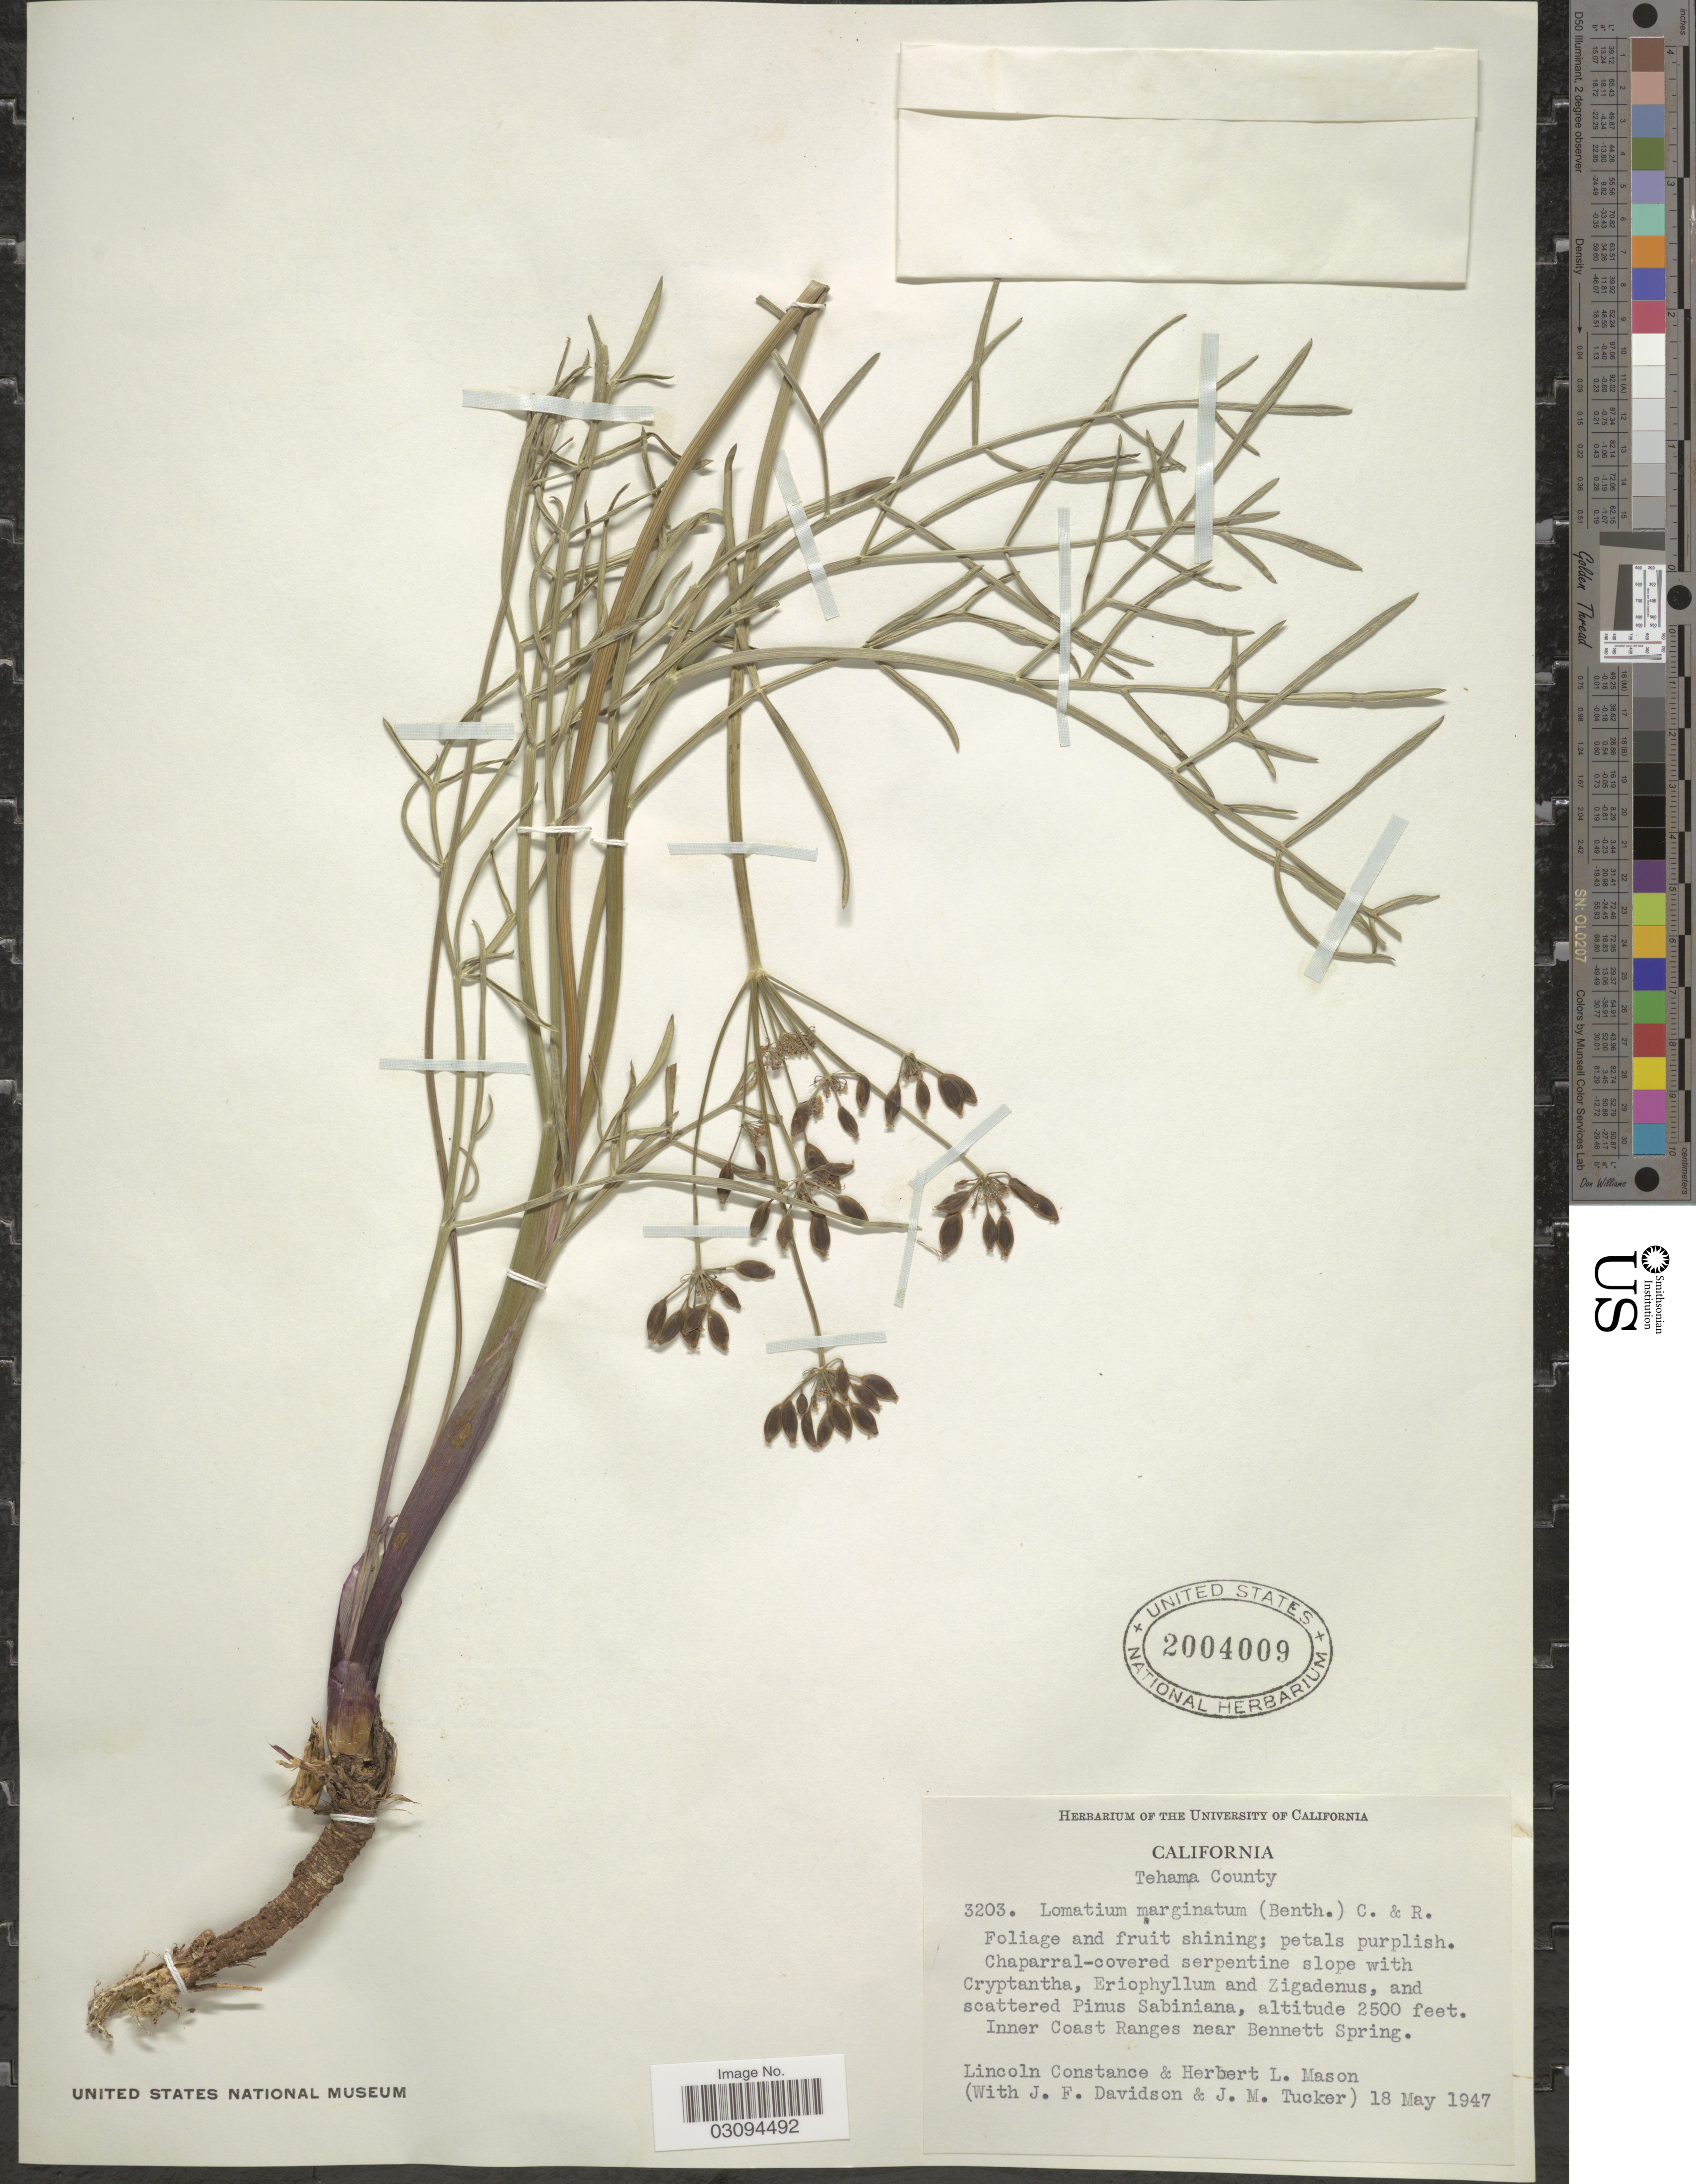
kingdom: Plantae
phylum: Tracheophyta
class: Magnoliopsida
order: Apiales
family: Apiaceae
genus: Lomatium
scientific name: Lomatium marginatum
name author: (Benth.) J.M. Coult. & Rose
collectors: L. Constance, H. L. Mason, J. F. Davidson & J. M. Tucker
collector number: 3203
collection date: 1947-05-18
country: United States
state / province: California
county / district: Tehama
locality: Tehama County. Inner Coast Ranges near Bennett Spring.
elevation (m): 762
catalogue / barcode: US 2004009